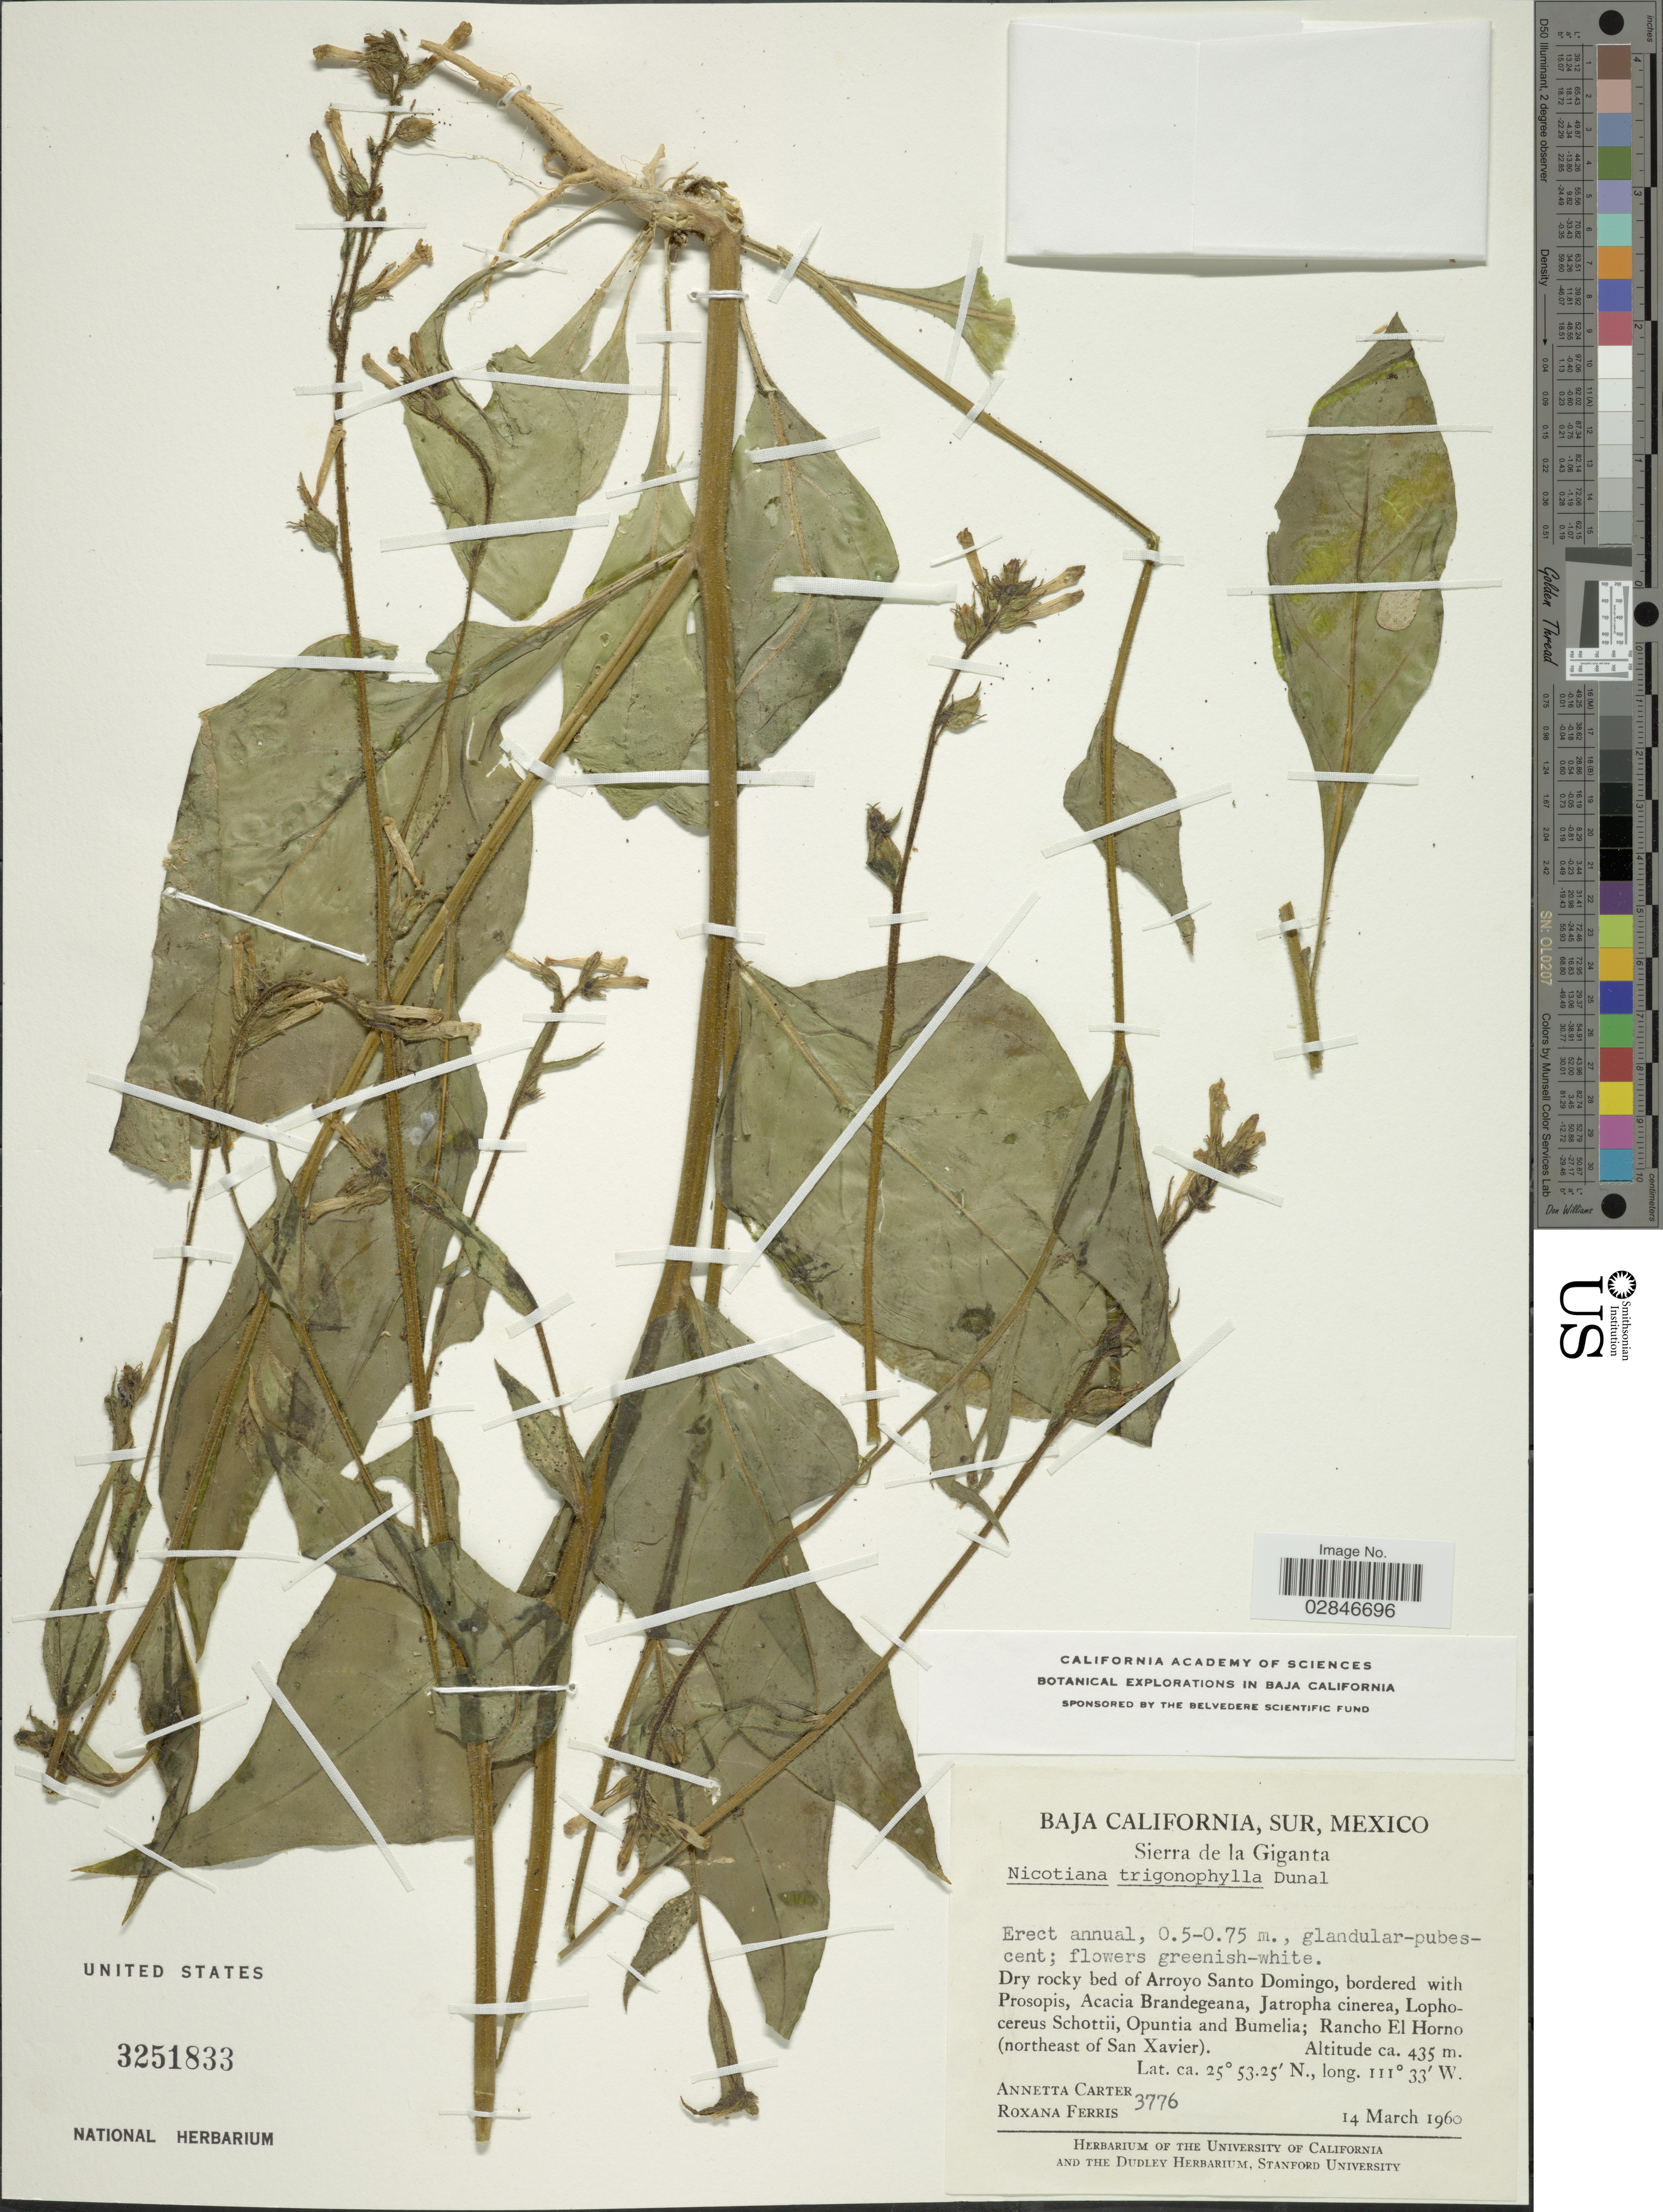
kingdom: Plantae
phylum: Tracheophyta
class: Magnoliopsida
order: Solanales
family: Solanaceae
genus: Nicotiana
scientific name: Nicotiana trigonophylla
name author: Dunal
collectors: A. Carter & R. S. Ferris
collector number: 3776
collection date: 1960-03-14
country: Mexico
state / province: Baja California Sur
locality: Sierra de la Giganta, Dry rocky bed of Arroyo Santo Domingo. Rancho El Horno (northeast of San Xavier).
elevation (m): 435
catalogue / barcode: US 3251833